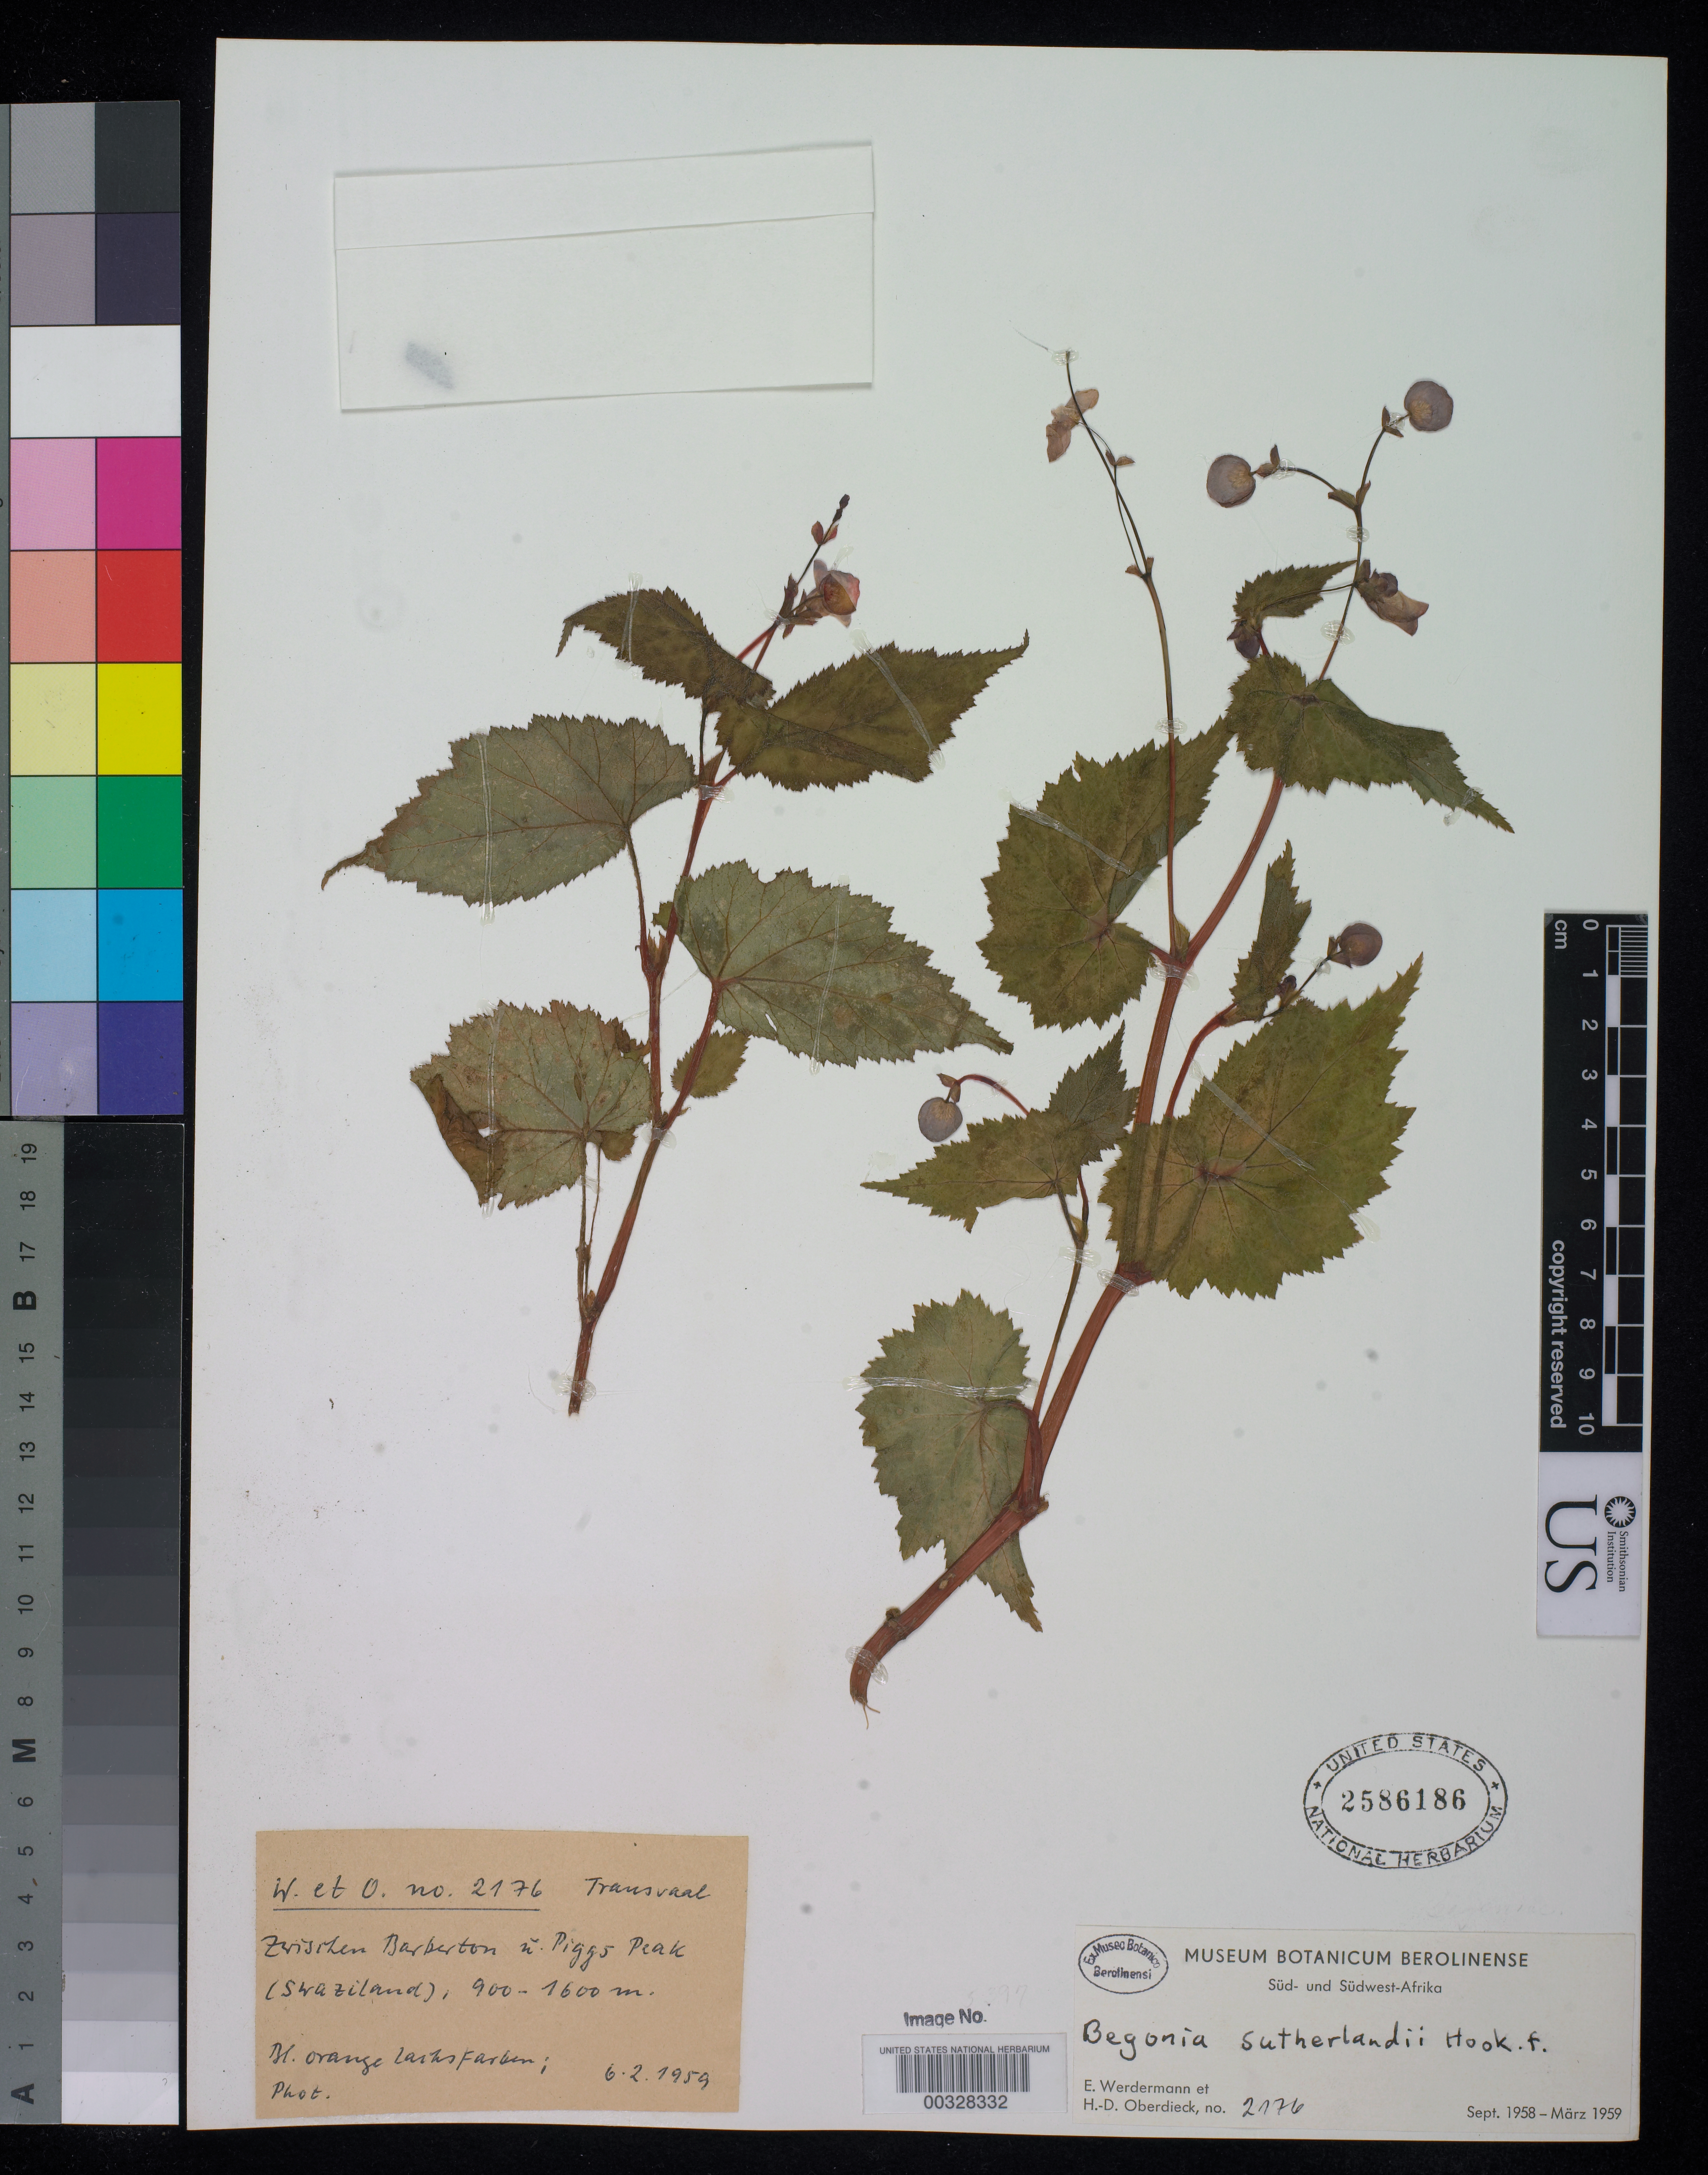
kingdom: Plantae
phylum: Tracheophyta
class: Magnoliopsida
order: Cucurbitales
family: Begoniaceae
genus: Begonia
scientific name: Begonia sutherlandii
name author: Hook. f.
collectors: E. Werdermann & H. Oberdieck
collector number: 2776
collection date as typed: Sep 1958 to -- Mar 1959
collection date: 1958-09/1959-03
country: South Africa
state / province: Mpumalanga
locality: Barberton, n. piggs peak (swaziland). Transvaal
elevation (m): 900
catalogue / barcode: US 2586186